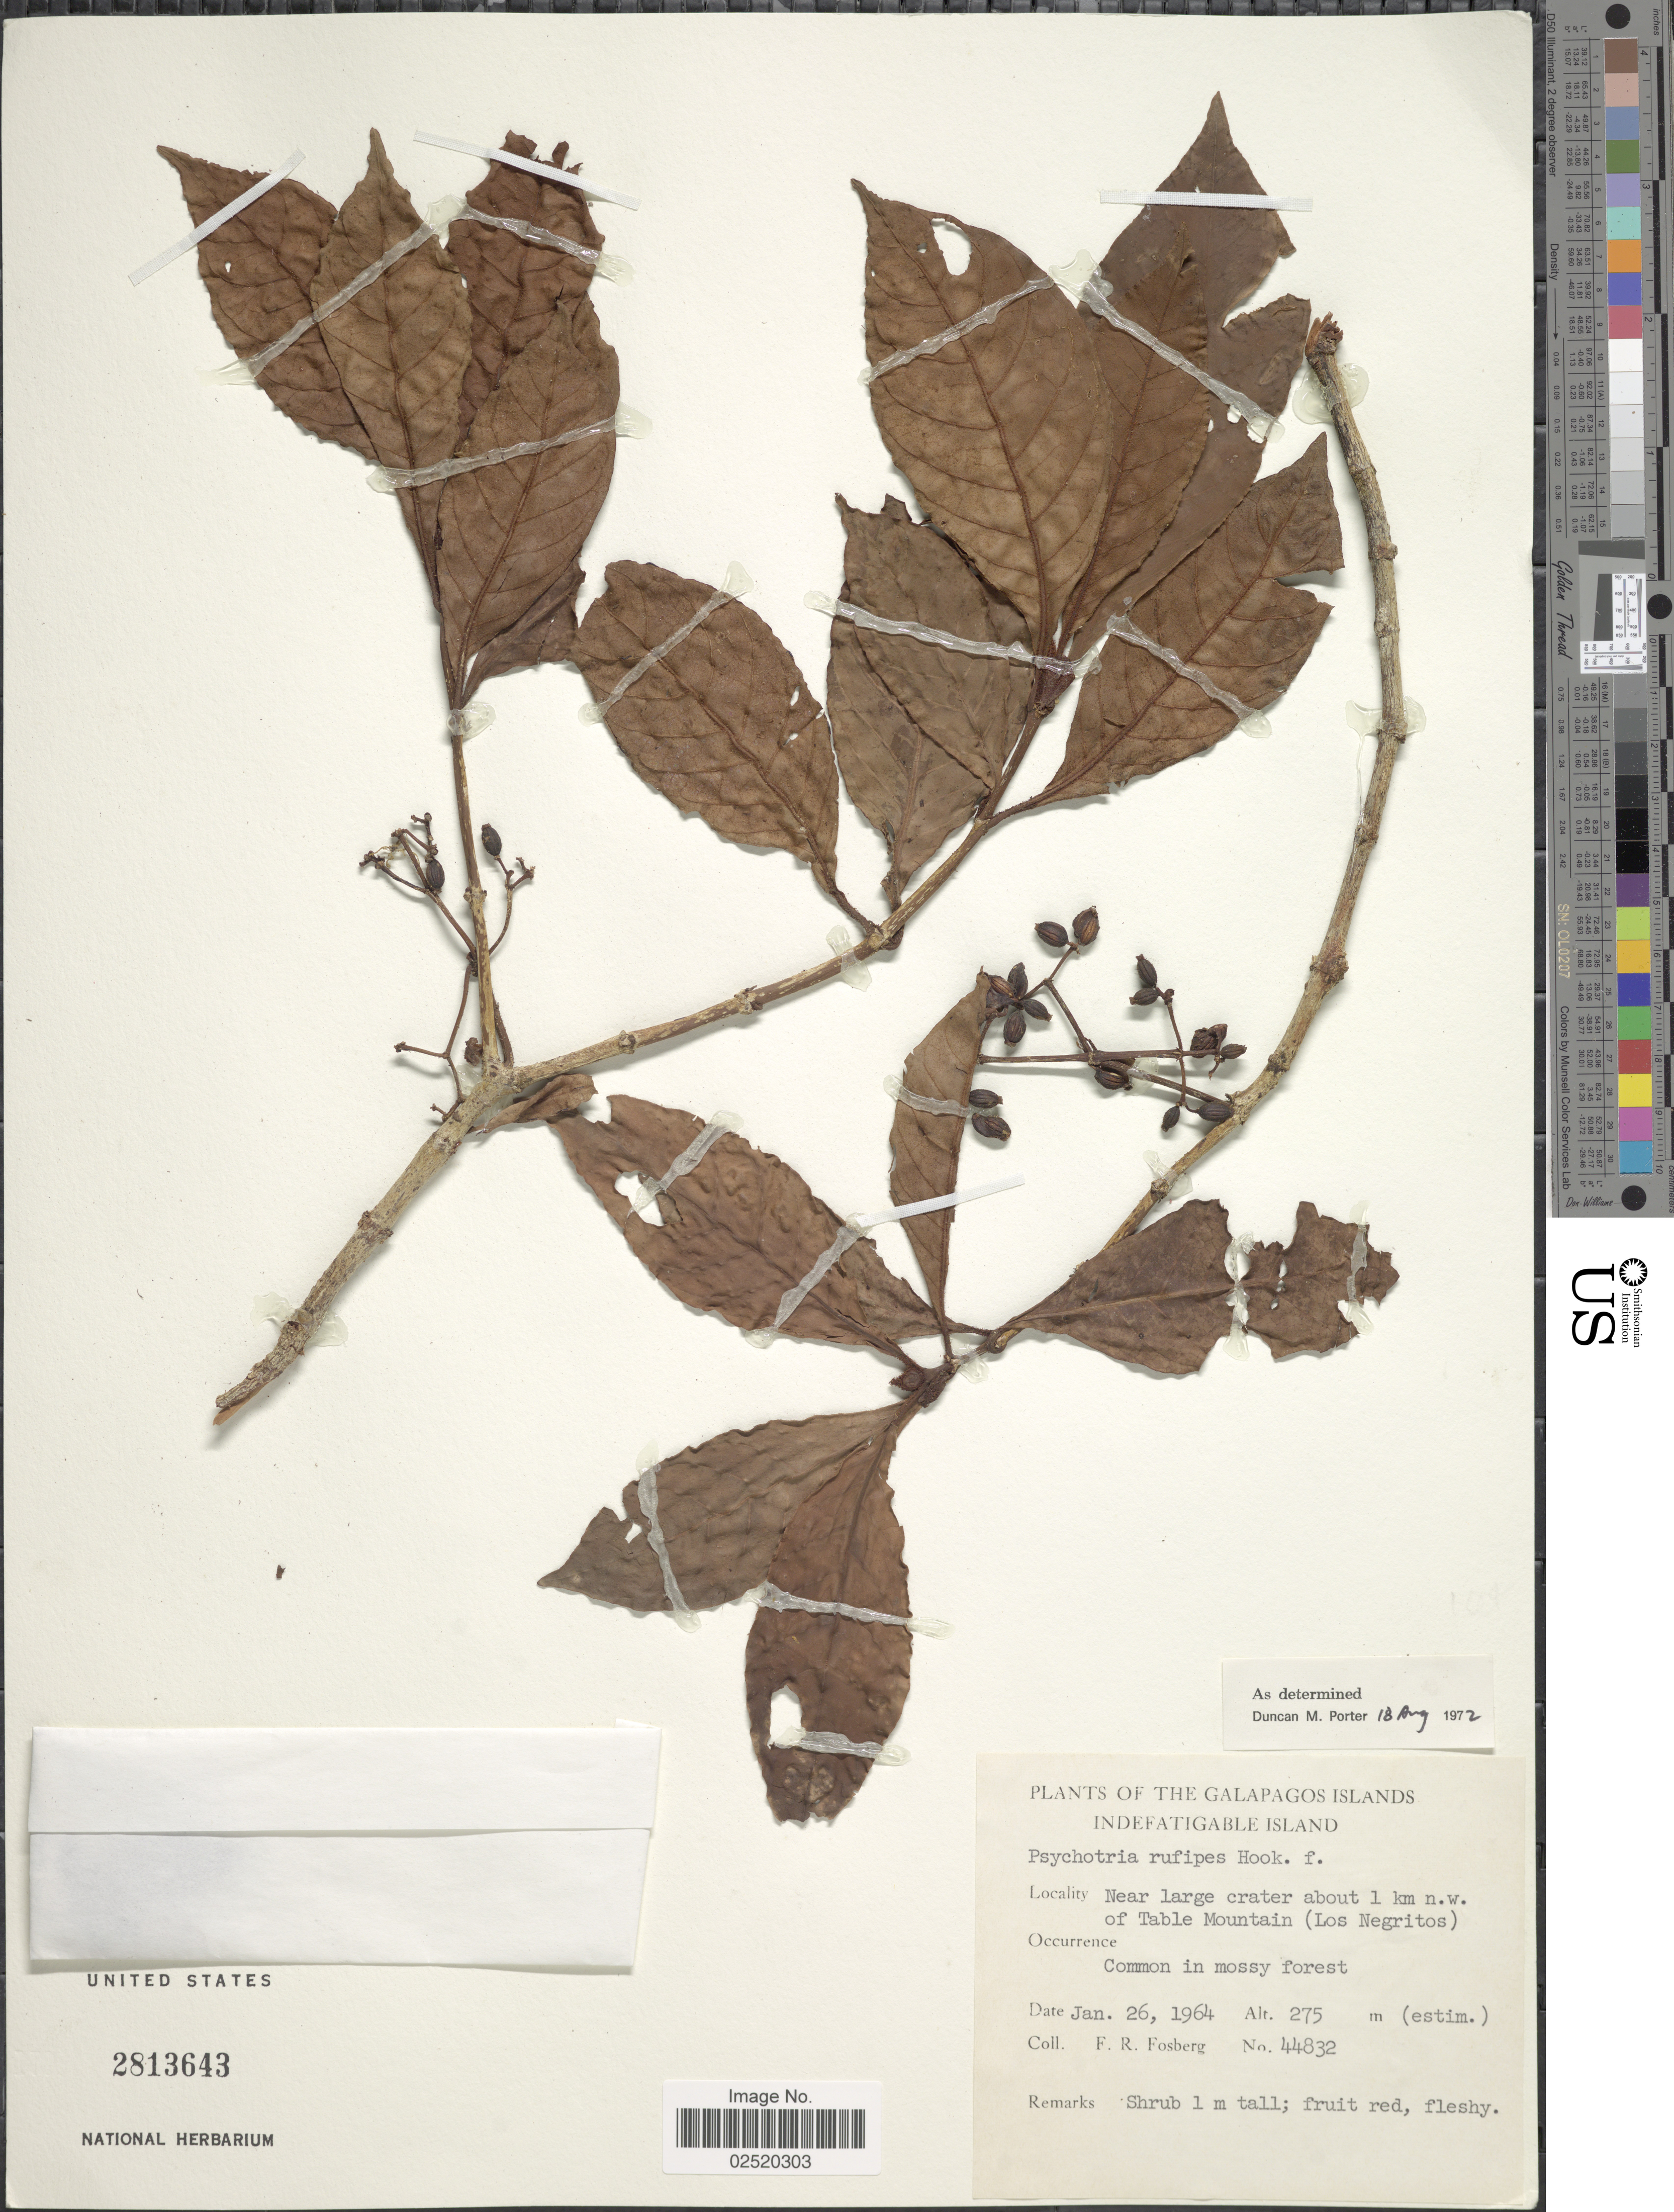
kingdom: Plantae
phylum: Tracheophyta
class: Magnoliopsida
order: Gentianales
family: Rubiaceae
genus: Psychotria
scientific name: Psychotria rufipes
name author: Hook. f.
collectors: F. R. Fosberg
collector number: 44832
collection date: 1964-01-26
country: Ecuador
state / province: Colón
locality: The Galapagos Islands, Indefatigable Island, Near large crater about 1 km n.w. of Table Mountain (Los Negritos)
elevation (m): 275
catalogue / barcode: US 2813643